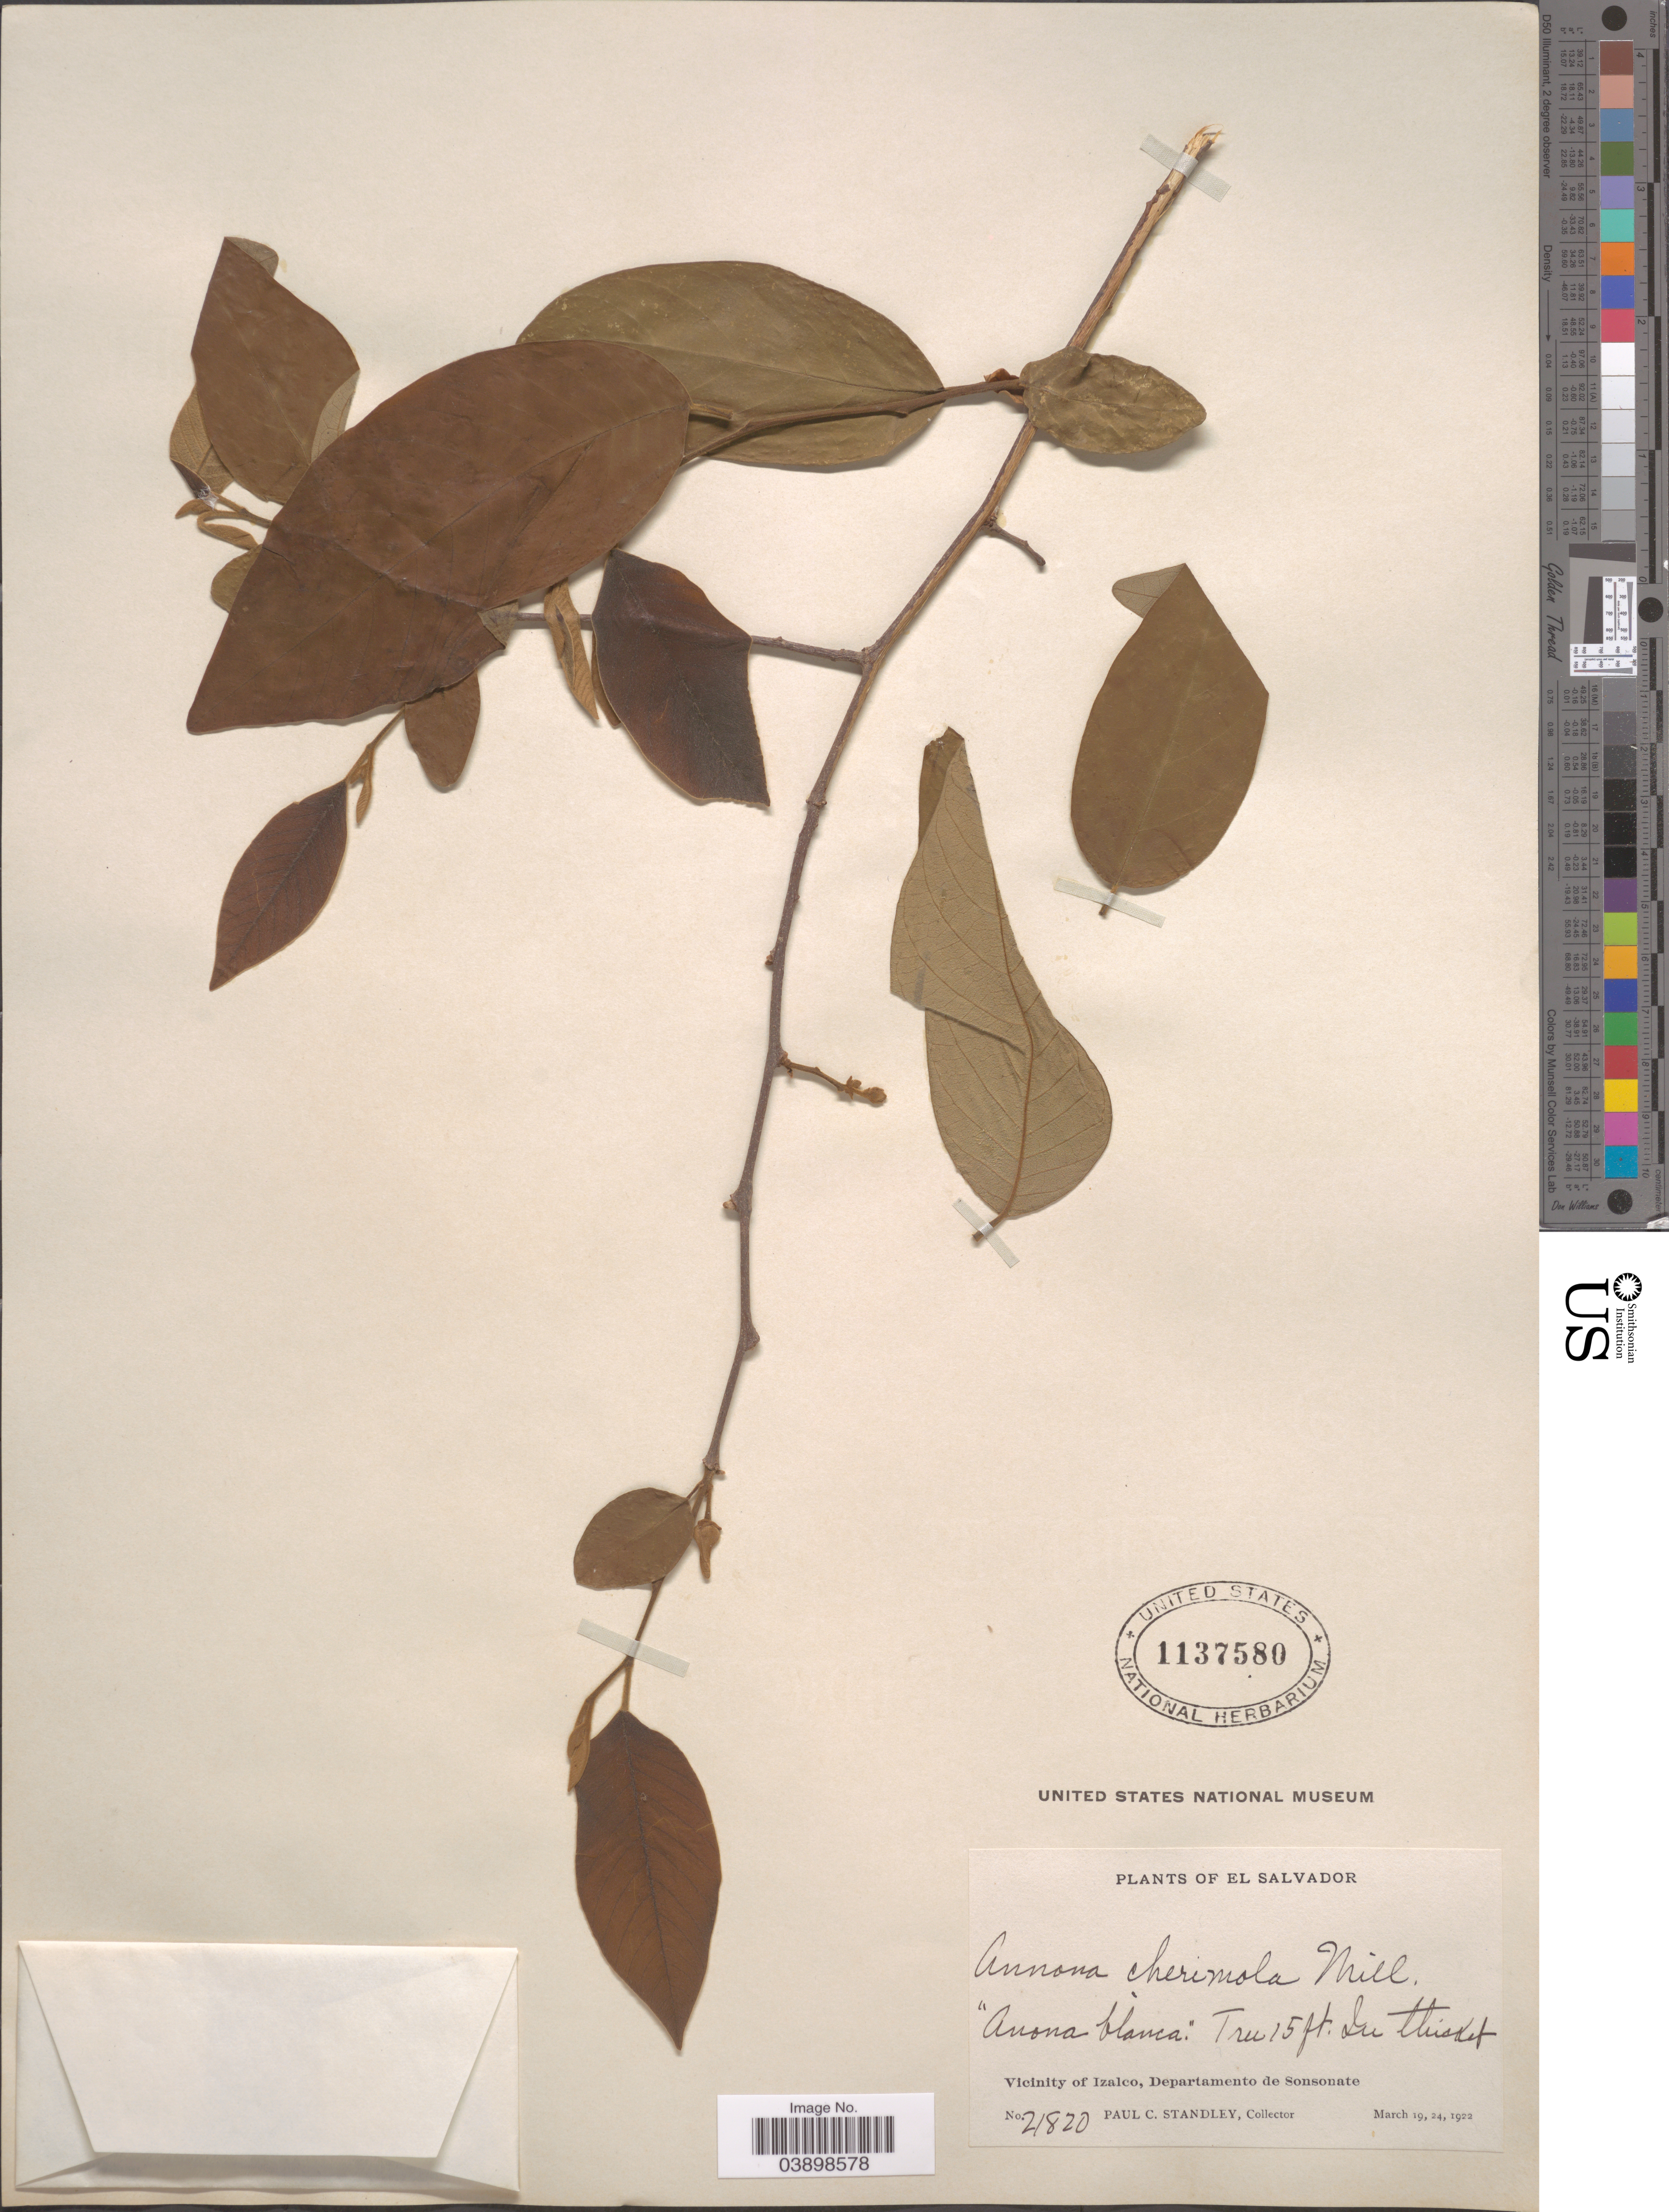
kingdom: Plantae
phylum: Tracheophyta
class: Magnoliopsida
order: Magnoliales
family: Annonaceae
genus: Annona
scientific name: Annona cherimola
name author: Mill.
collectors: P. C. Standley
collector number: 21820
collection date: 1922-03-19/1922-03-24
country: El Salvador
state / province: Sonsonate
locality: Vicinity of Izalco, Departamento de Sonsonate.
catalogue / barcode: US 1137580